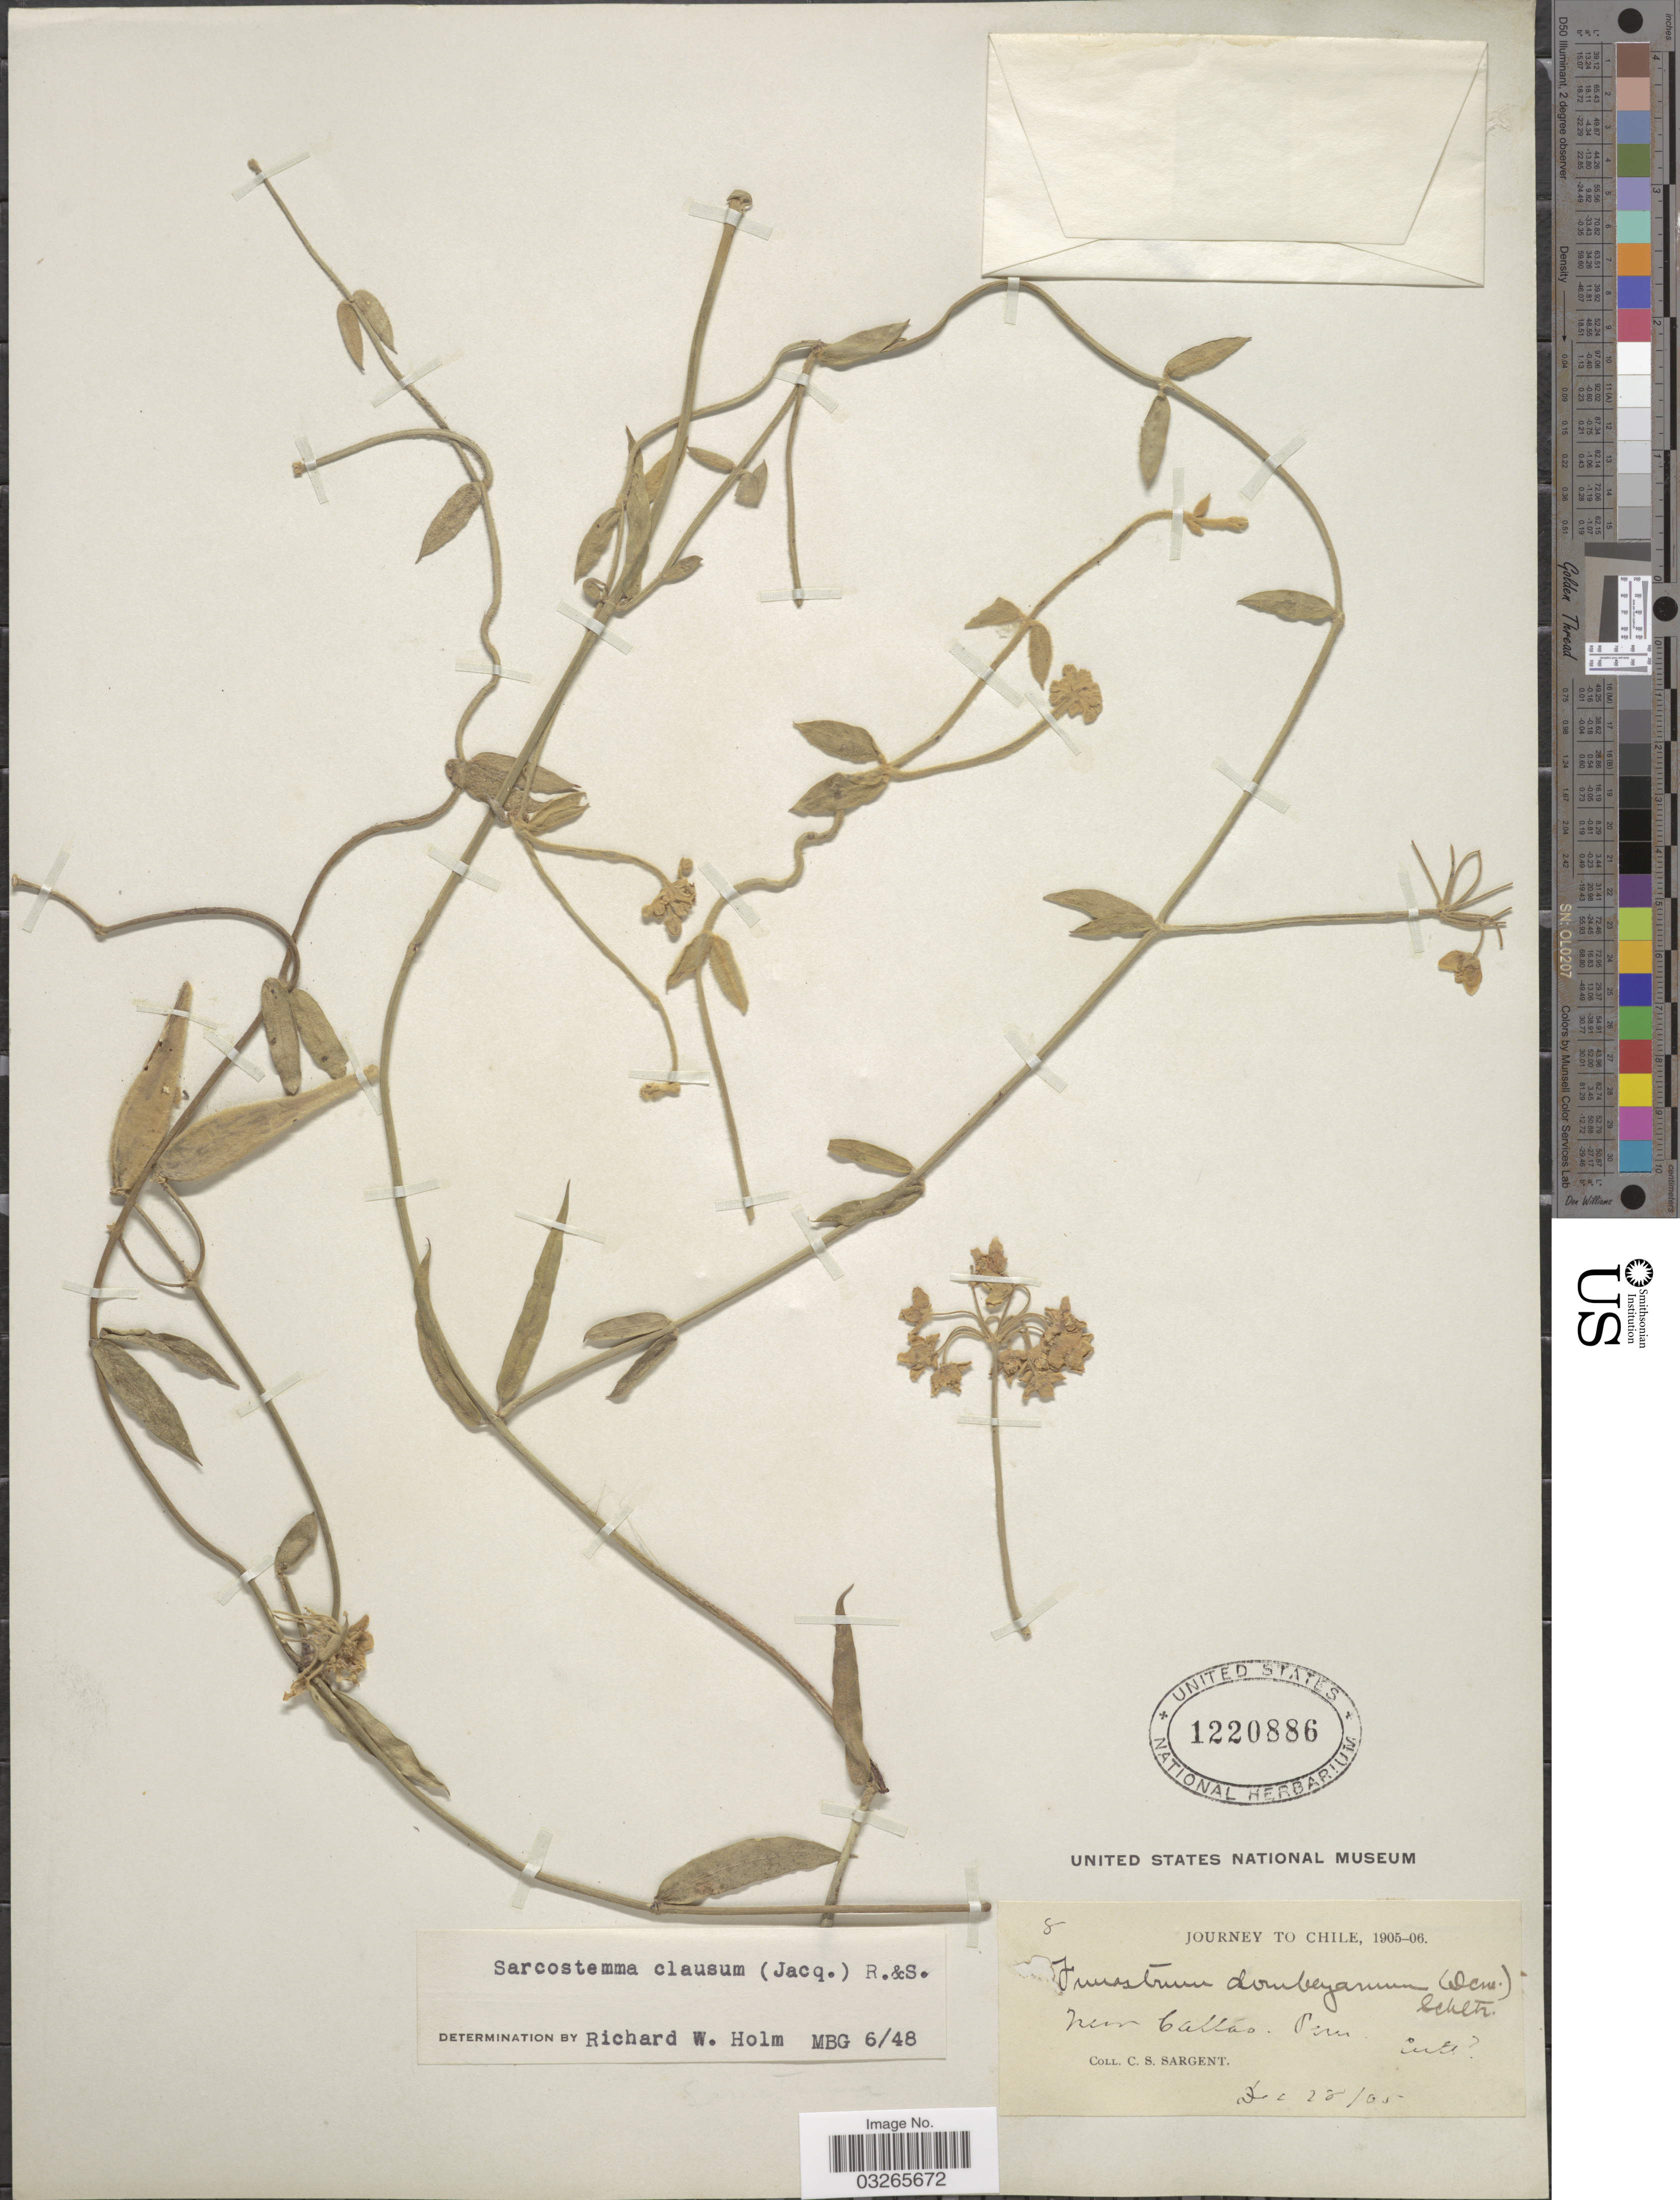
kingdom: Plantae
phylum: Tracheophyta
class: Magnoliopsida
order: Gentianales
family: Apocynaceae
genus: Sarcostemma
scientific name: Sarcostemma clausum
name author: (Jacq.) Schult.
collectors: C. S. Sargent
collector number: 8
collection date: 1905-12-28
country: Peru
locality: Near Galláo.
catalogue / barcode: US 1220886